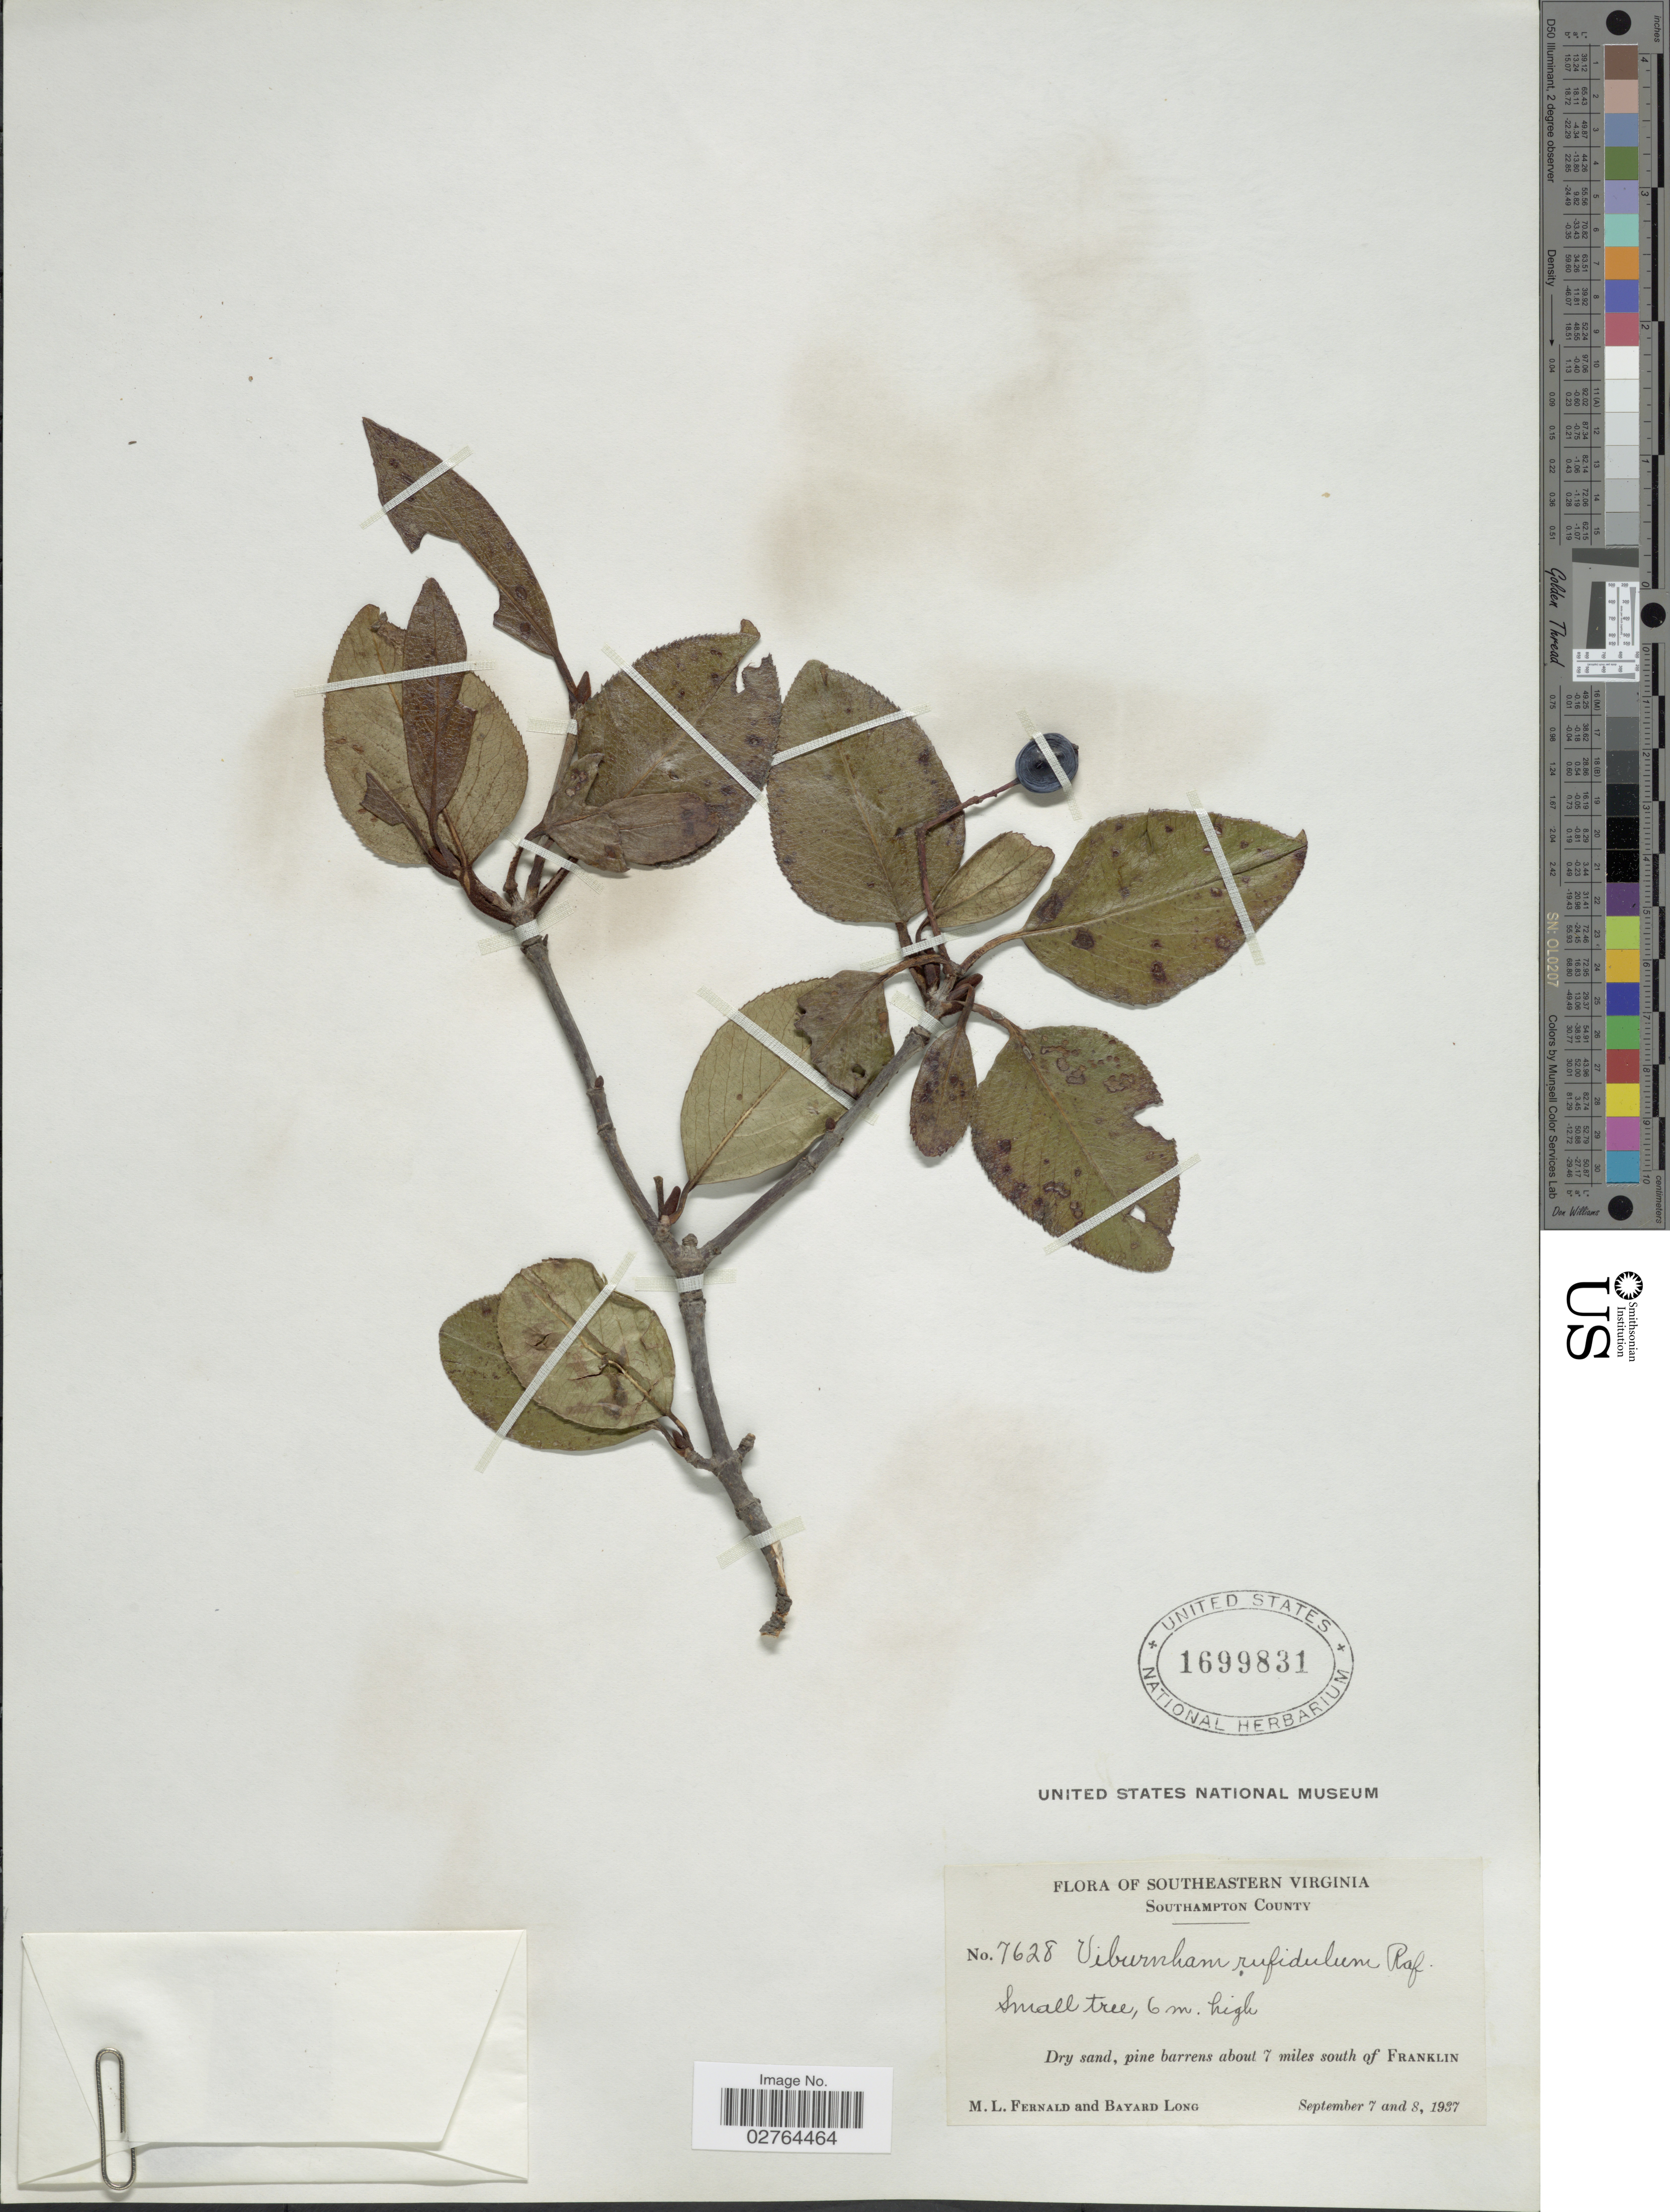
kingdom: Plantae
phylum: Tracheophyta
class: Magnoliopsida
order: Dipsacales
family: Viburnaceae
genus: Viburnum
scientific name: Viburnum rufidulum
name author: Raf.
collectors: M. L. Fernald & B. Long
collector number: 7628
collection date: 1937-09-07/1937-09-08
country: United States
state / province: Virginia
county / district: Southampton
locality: Southeastern Virginia. Southampton County. Dry sand, pine barrens about 7 miles south of Franklin.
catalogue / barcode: US 1699831